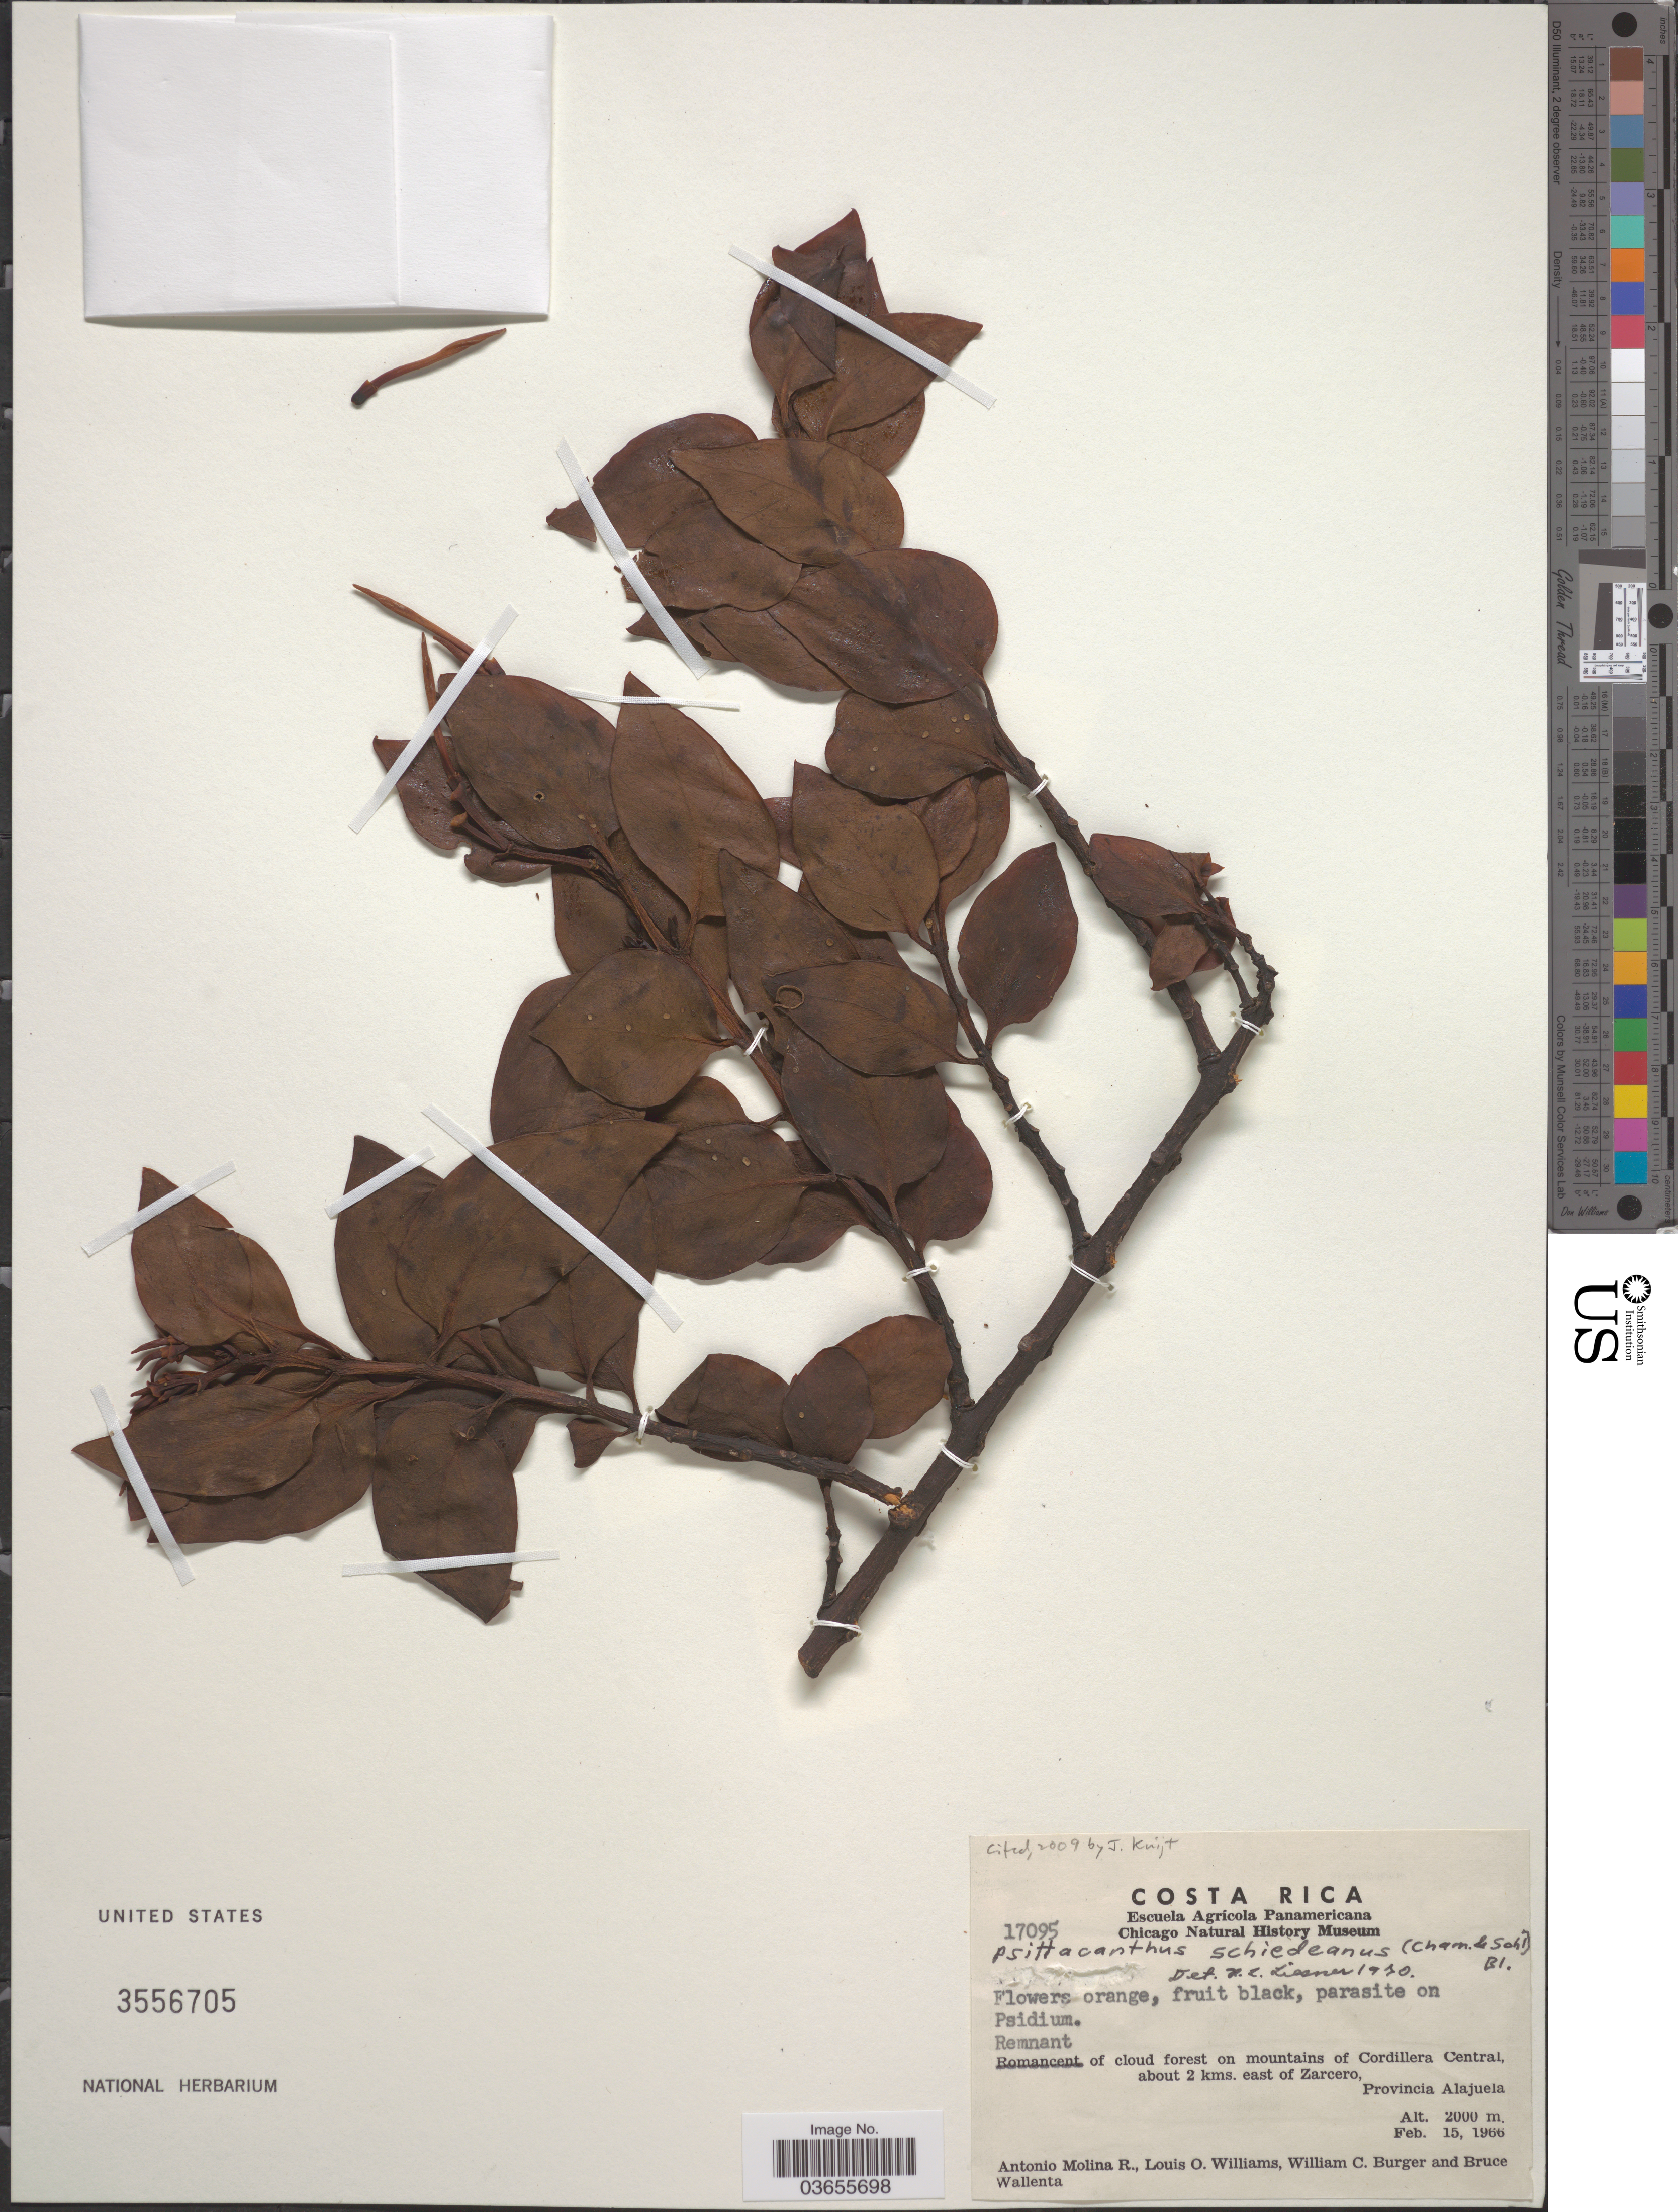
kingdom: Plantae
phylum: Tracheophyta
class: Magnoliopsida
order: Santalales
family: Loranthaceae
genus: Psittacanthus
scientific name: Psittacanthus schiedeanus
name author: (Schltdl. & Cham.) Blume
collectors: A. Molina R., L. O. Williams, W. Burger & B. Wallenta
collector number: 17095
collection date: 1966-02-15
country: Costa Rica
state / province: Alajuela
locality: Remnant of cloud forest on mountains of Cordillera Central, about 2 kms. east of Zarcero.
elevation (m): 2000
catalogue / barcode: US 3556705